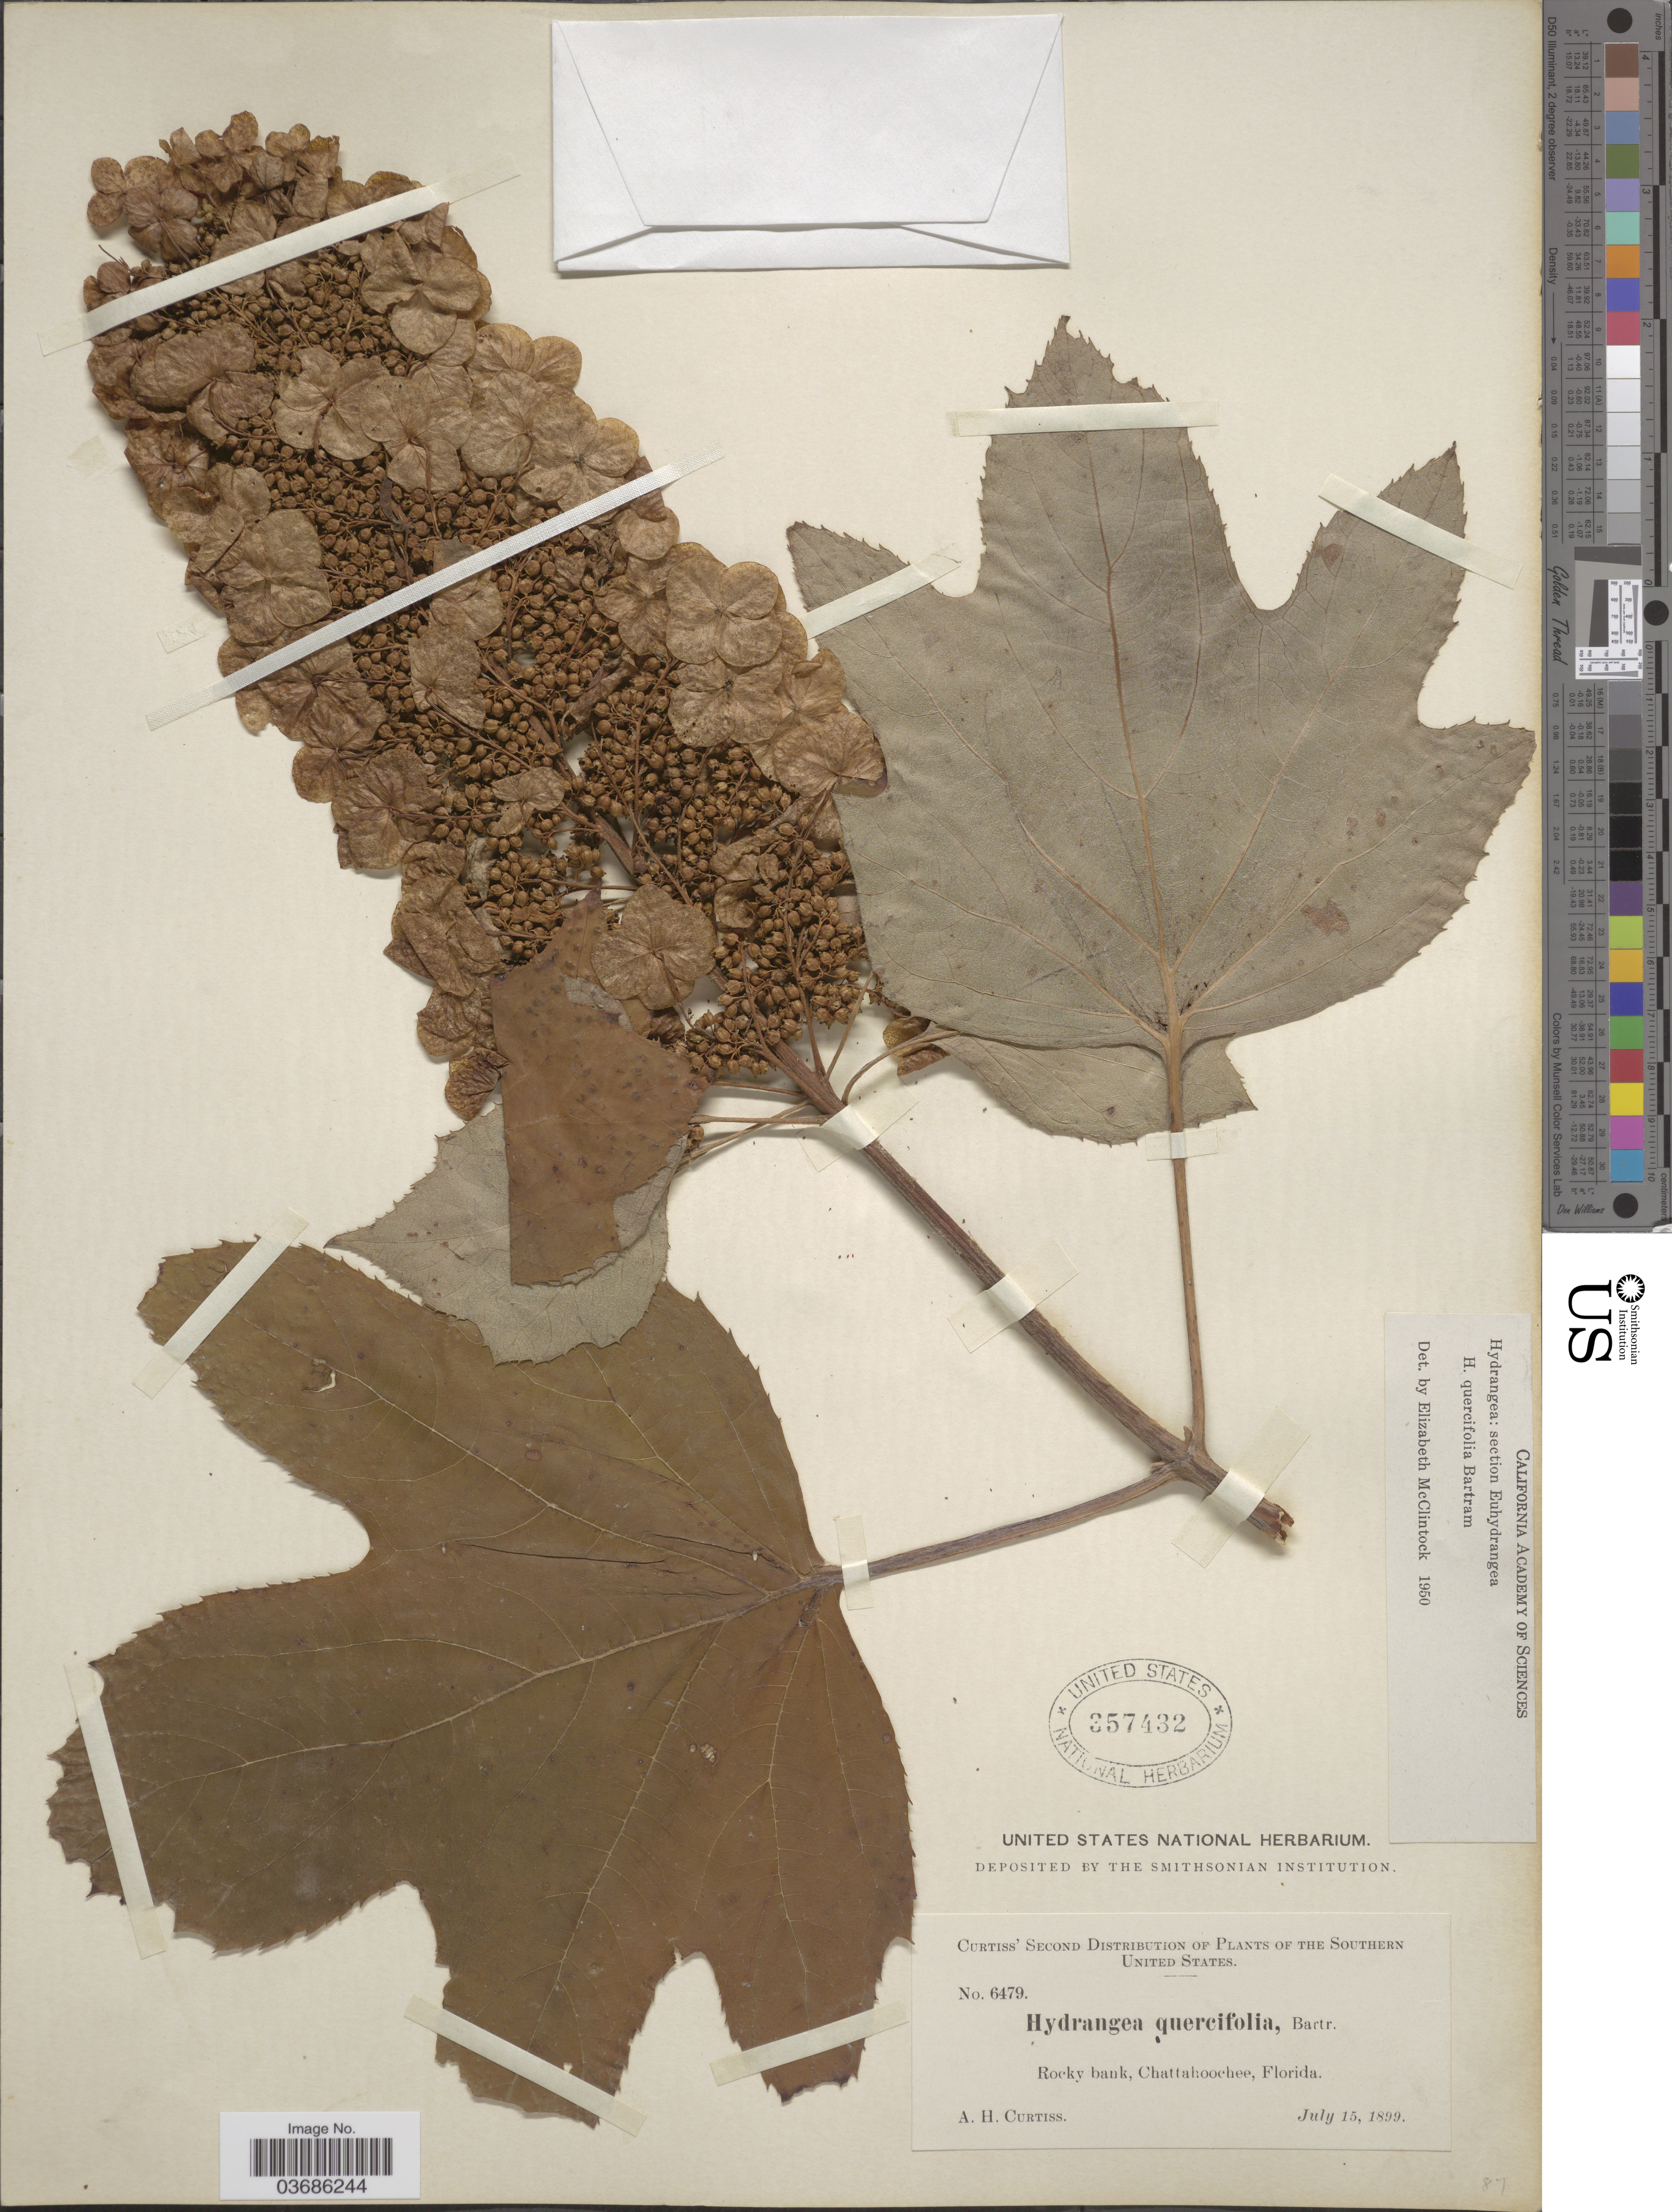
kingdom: Plantae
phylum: Tracheophyta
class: Magnoliopsida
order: Cornales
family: Hydrangeaceae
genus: Hydrangea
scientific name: Hydrangea quercifolia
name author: W. Bartram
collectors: A. H. Curtiss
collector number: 6479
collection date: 1899-07-15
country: United States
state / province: Florida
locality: The Southern United States. Rocky bank, Chattahoochee.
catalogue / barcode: US 357432